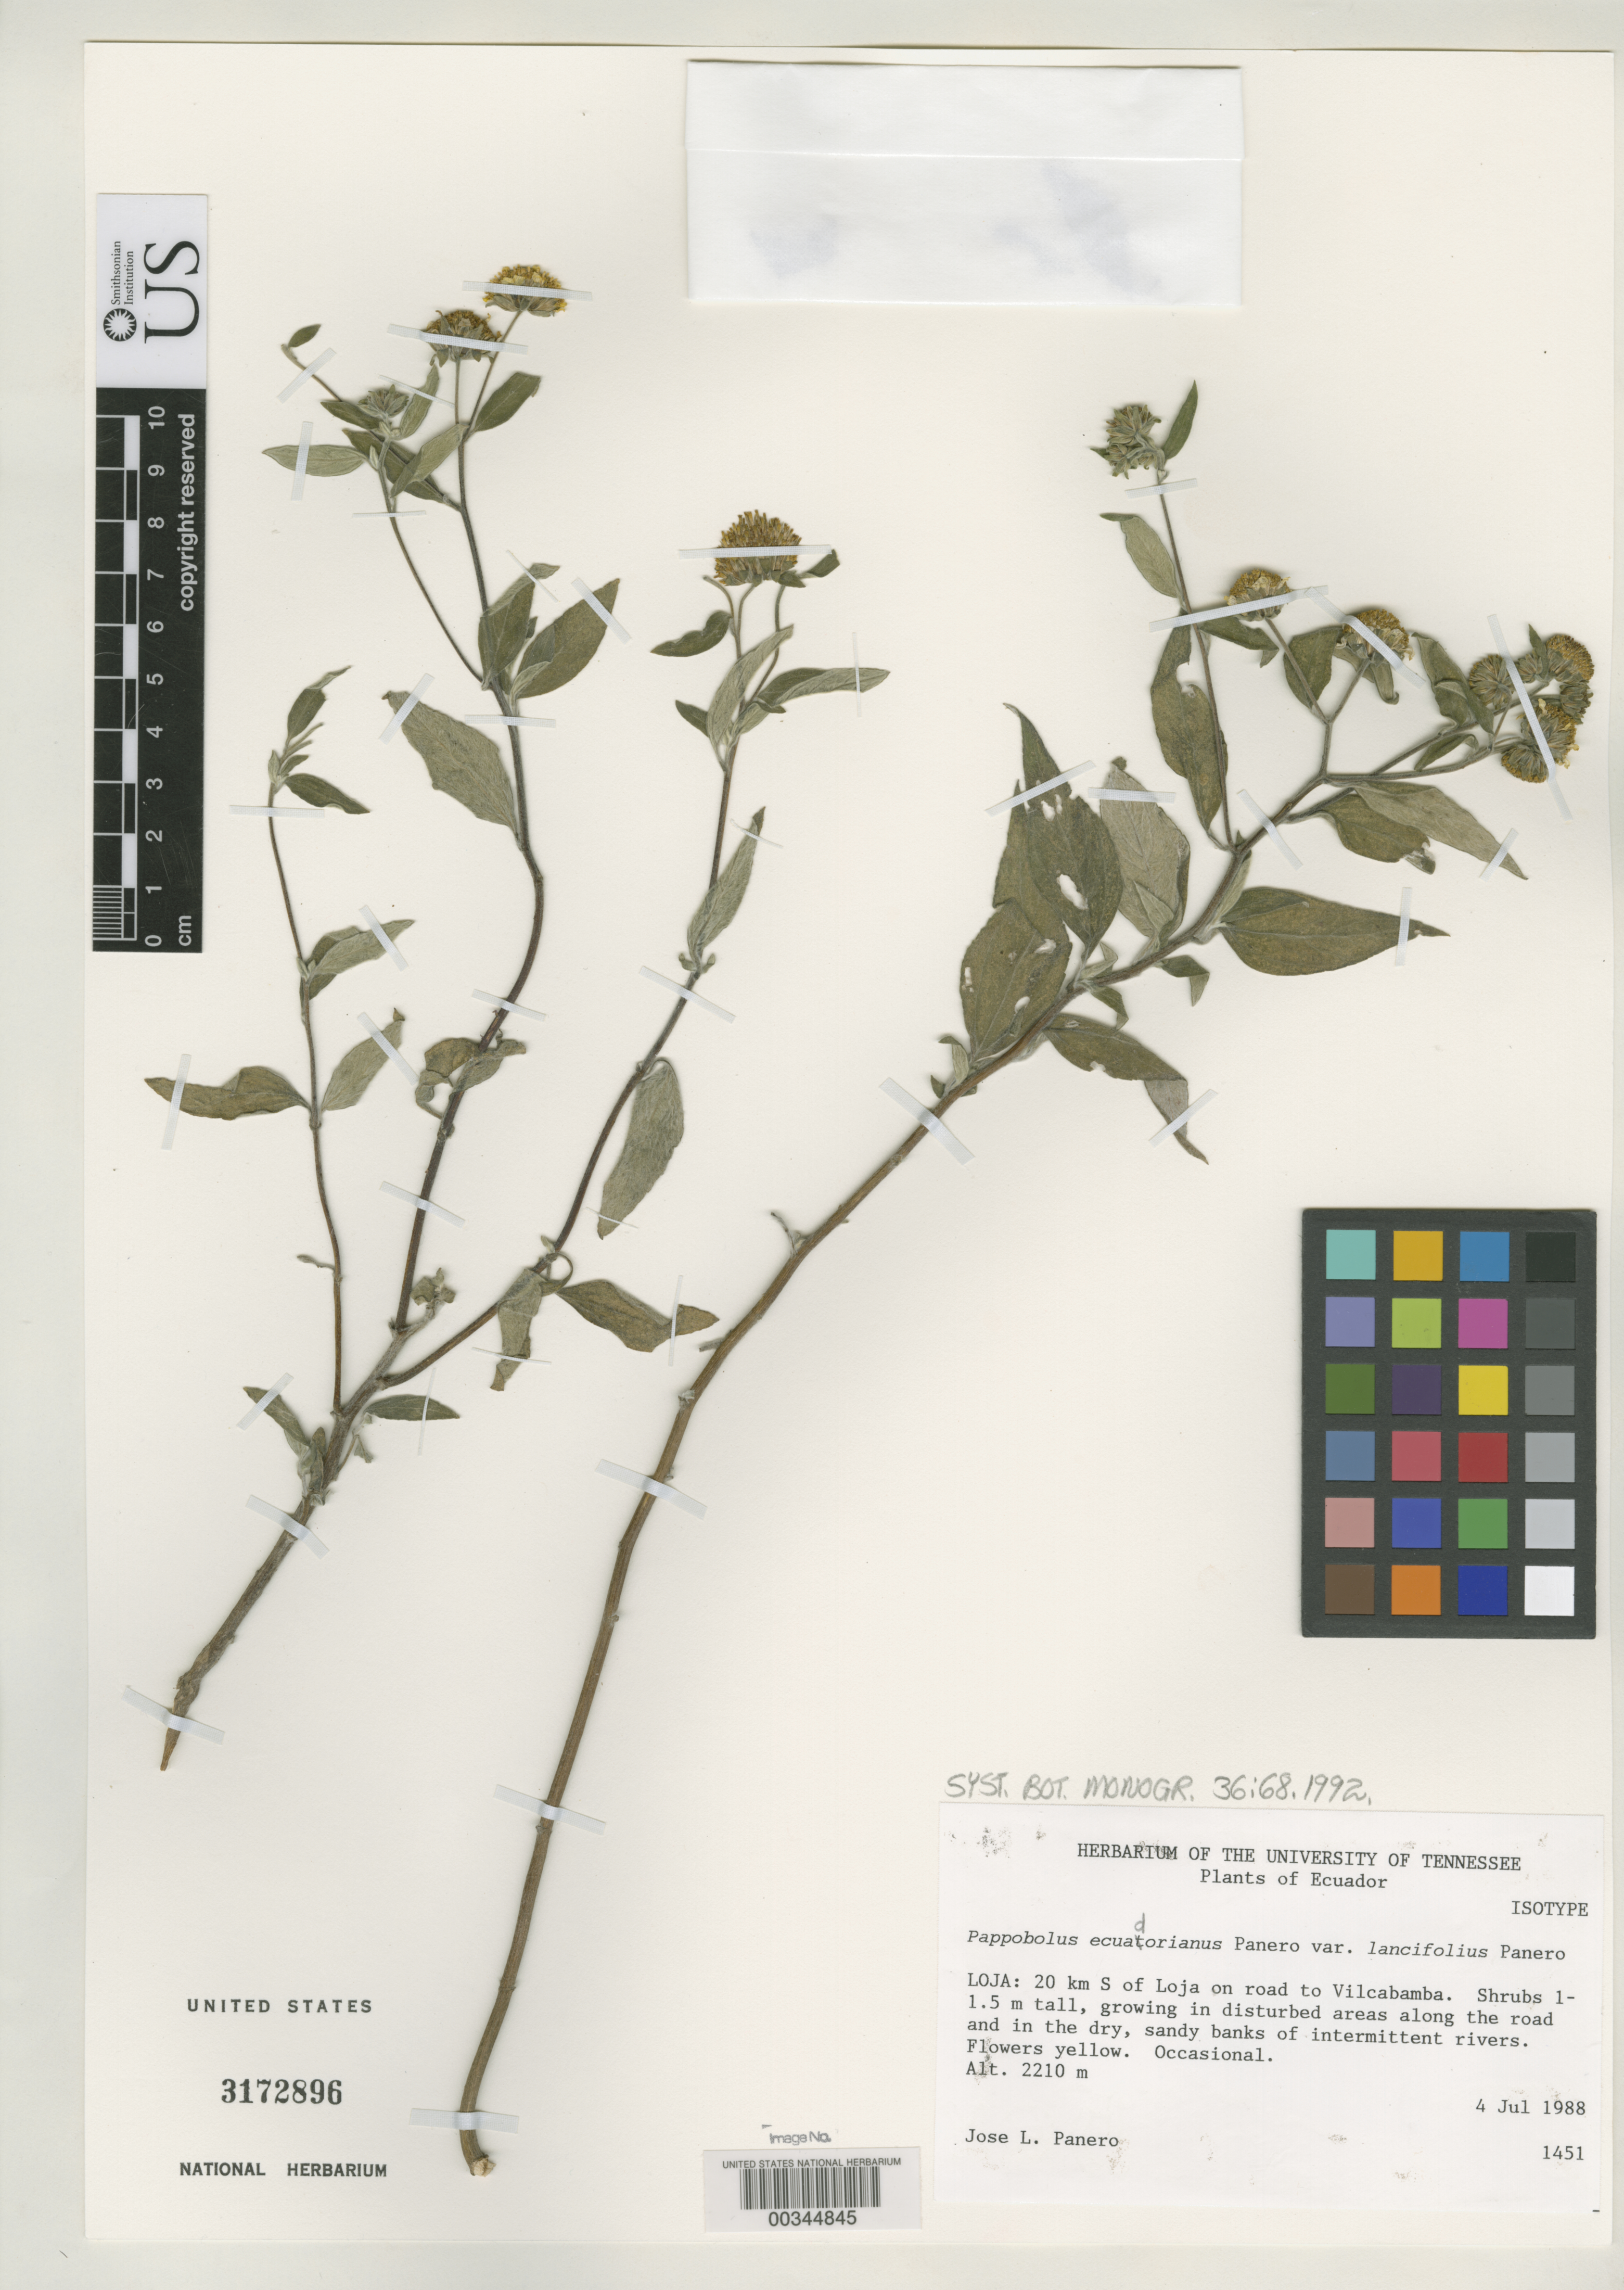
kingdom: Plantae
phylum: Tracheophyta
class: Magnoliopsida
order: Asterales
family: Asteraceae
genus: Pappobolus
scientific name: Pappobolus ecuadoriensis var. lancifolius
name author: Panero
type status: Isotype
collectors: J. L. Panero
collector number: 1451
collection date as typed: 04 Jul 1988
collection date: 1988-07-04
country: Ecuador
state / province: Loja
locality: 20 km S of Loja on road to Vilcabamba.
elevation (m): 2210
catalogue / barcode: US 3172896